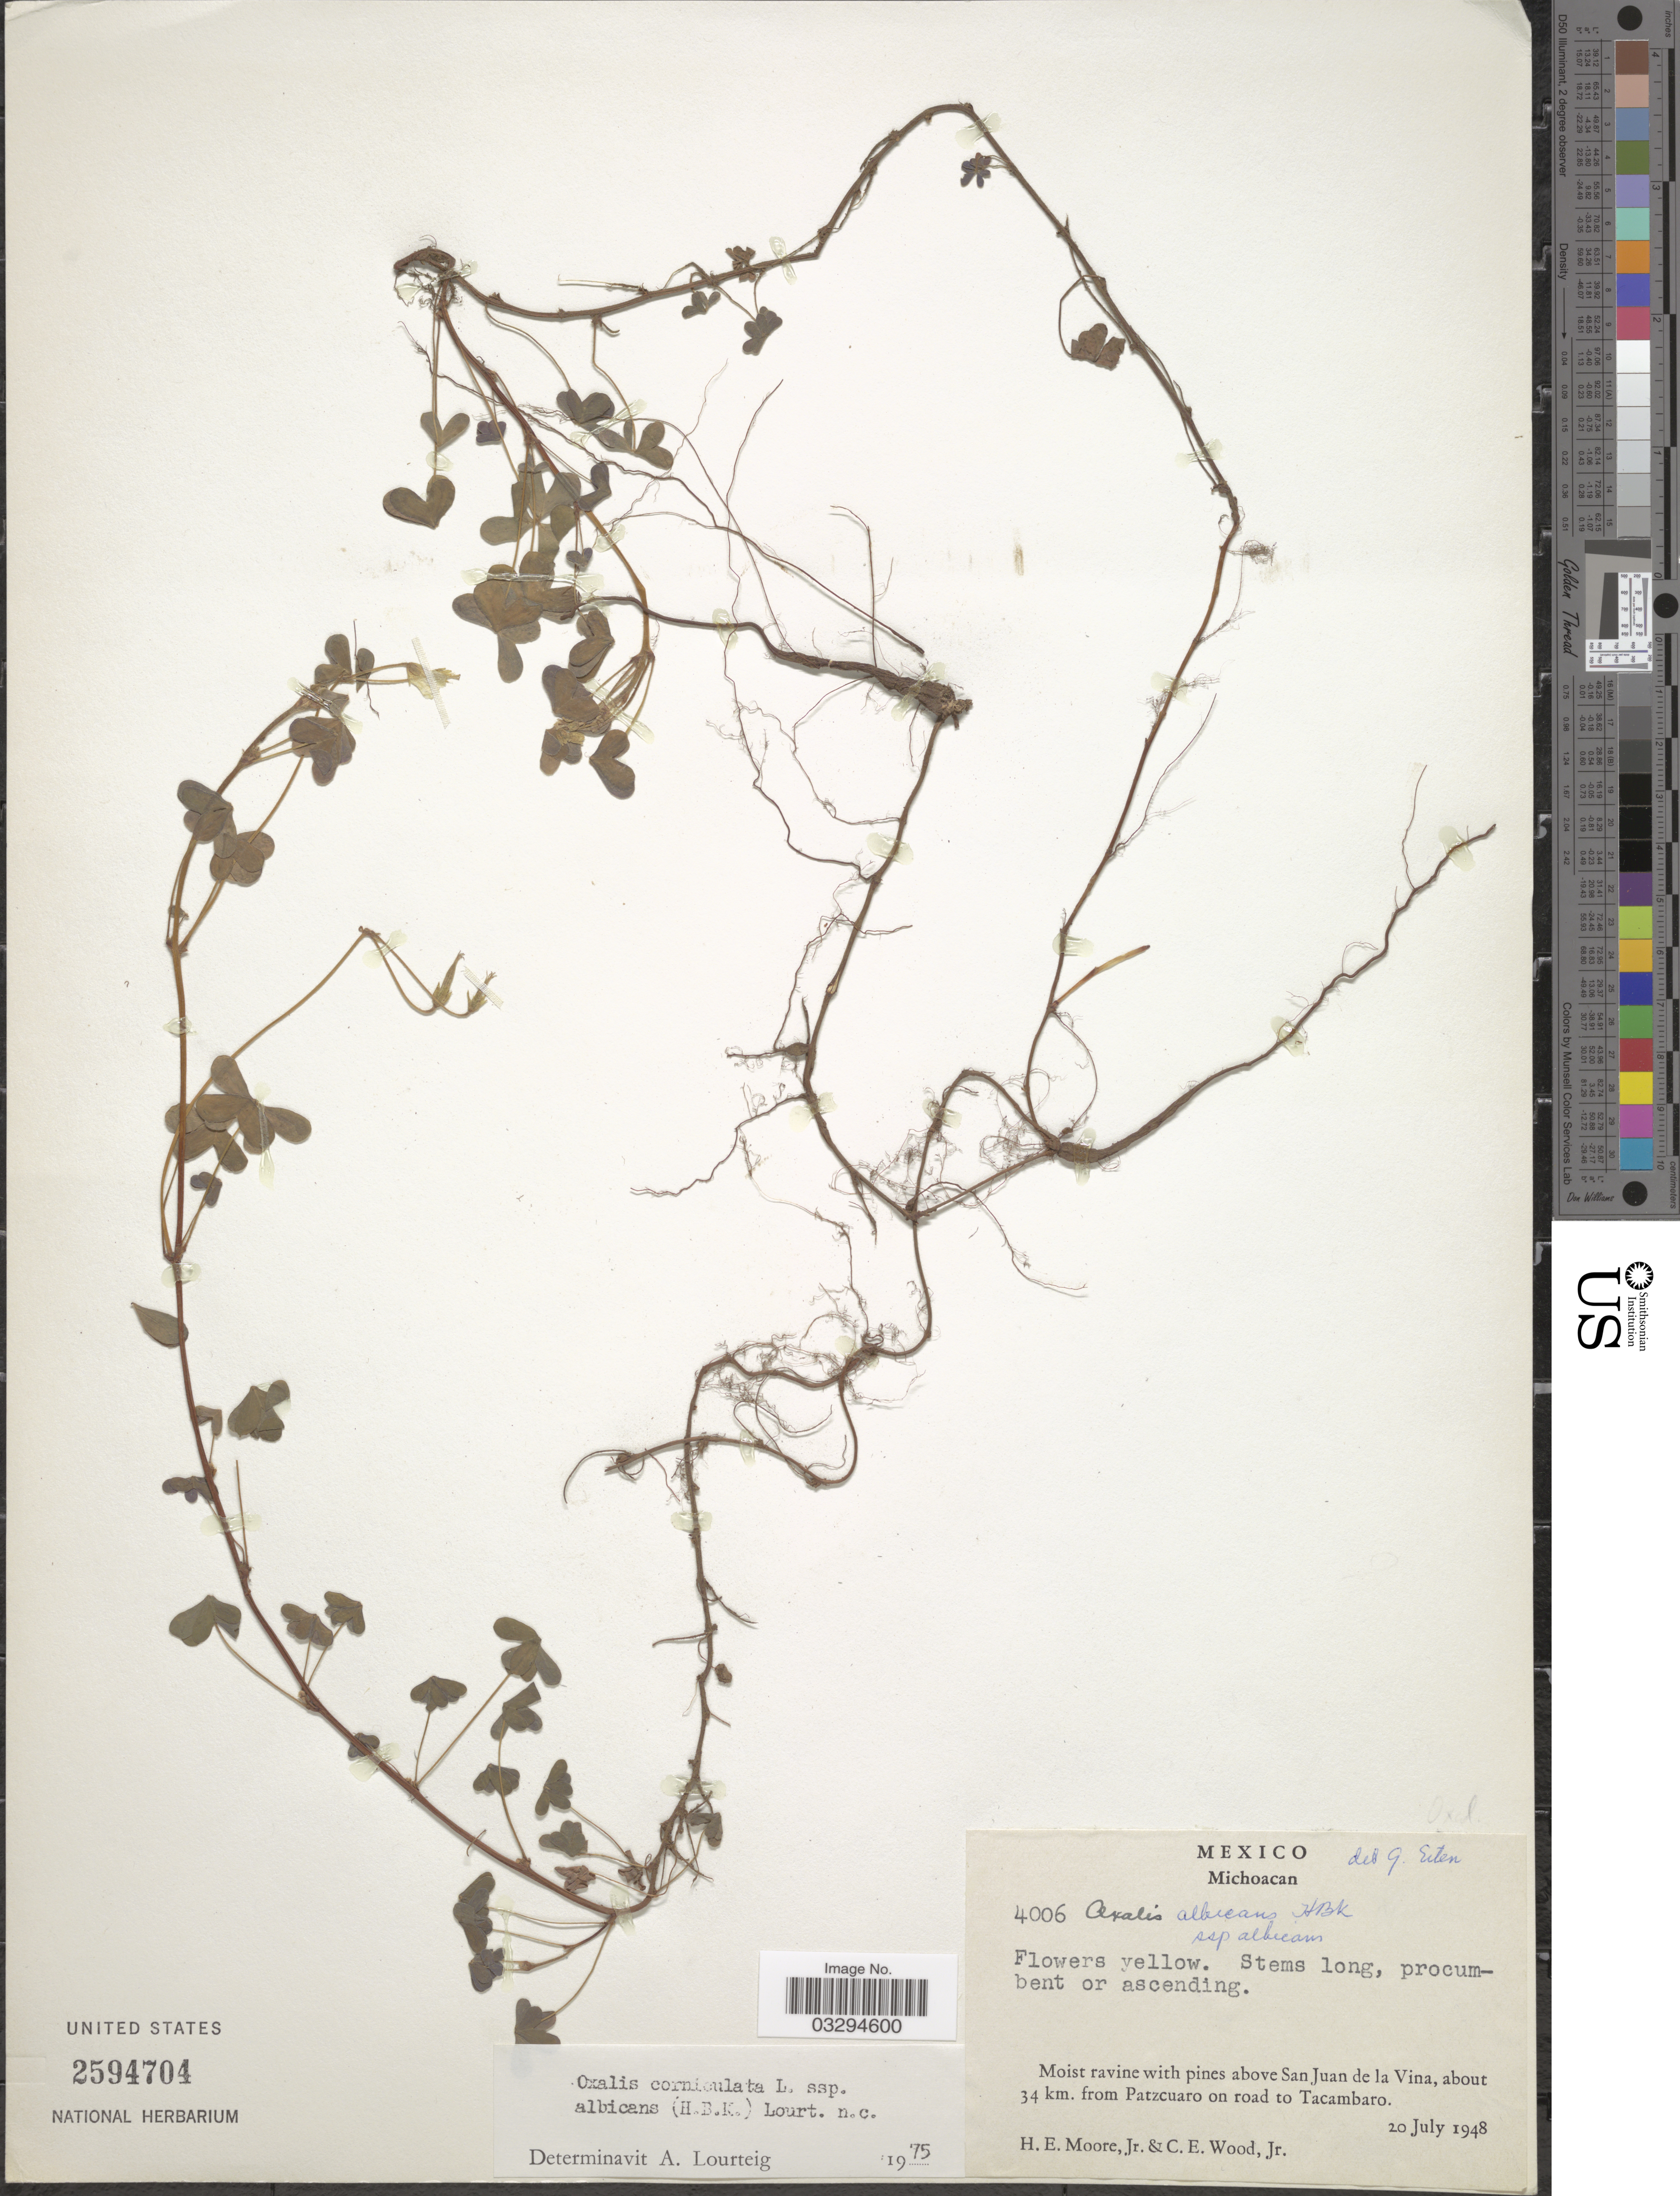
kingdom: Plantae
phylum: Tracheophyta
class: Magnoliopsida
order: Oxalidales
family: Oxalidaceae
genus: Oxalis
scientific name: Oxalis corniculata subsp. albicans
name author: (Kunth) Lourteig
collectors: H. Moore & C. Wood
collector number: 4006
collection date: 1948-07-20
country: Mexico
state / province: Michoacán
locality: Moist ravine with pines above San Juan de la Vina, about 34 km. from Patzcuaro on road to Tacambaro.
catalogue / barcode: US 2594704